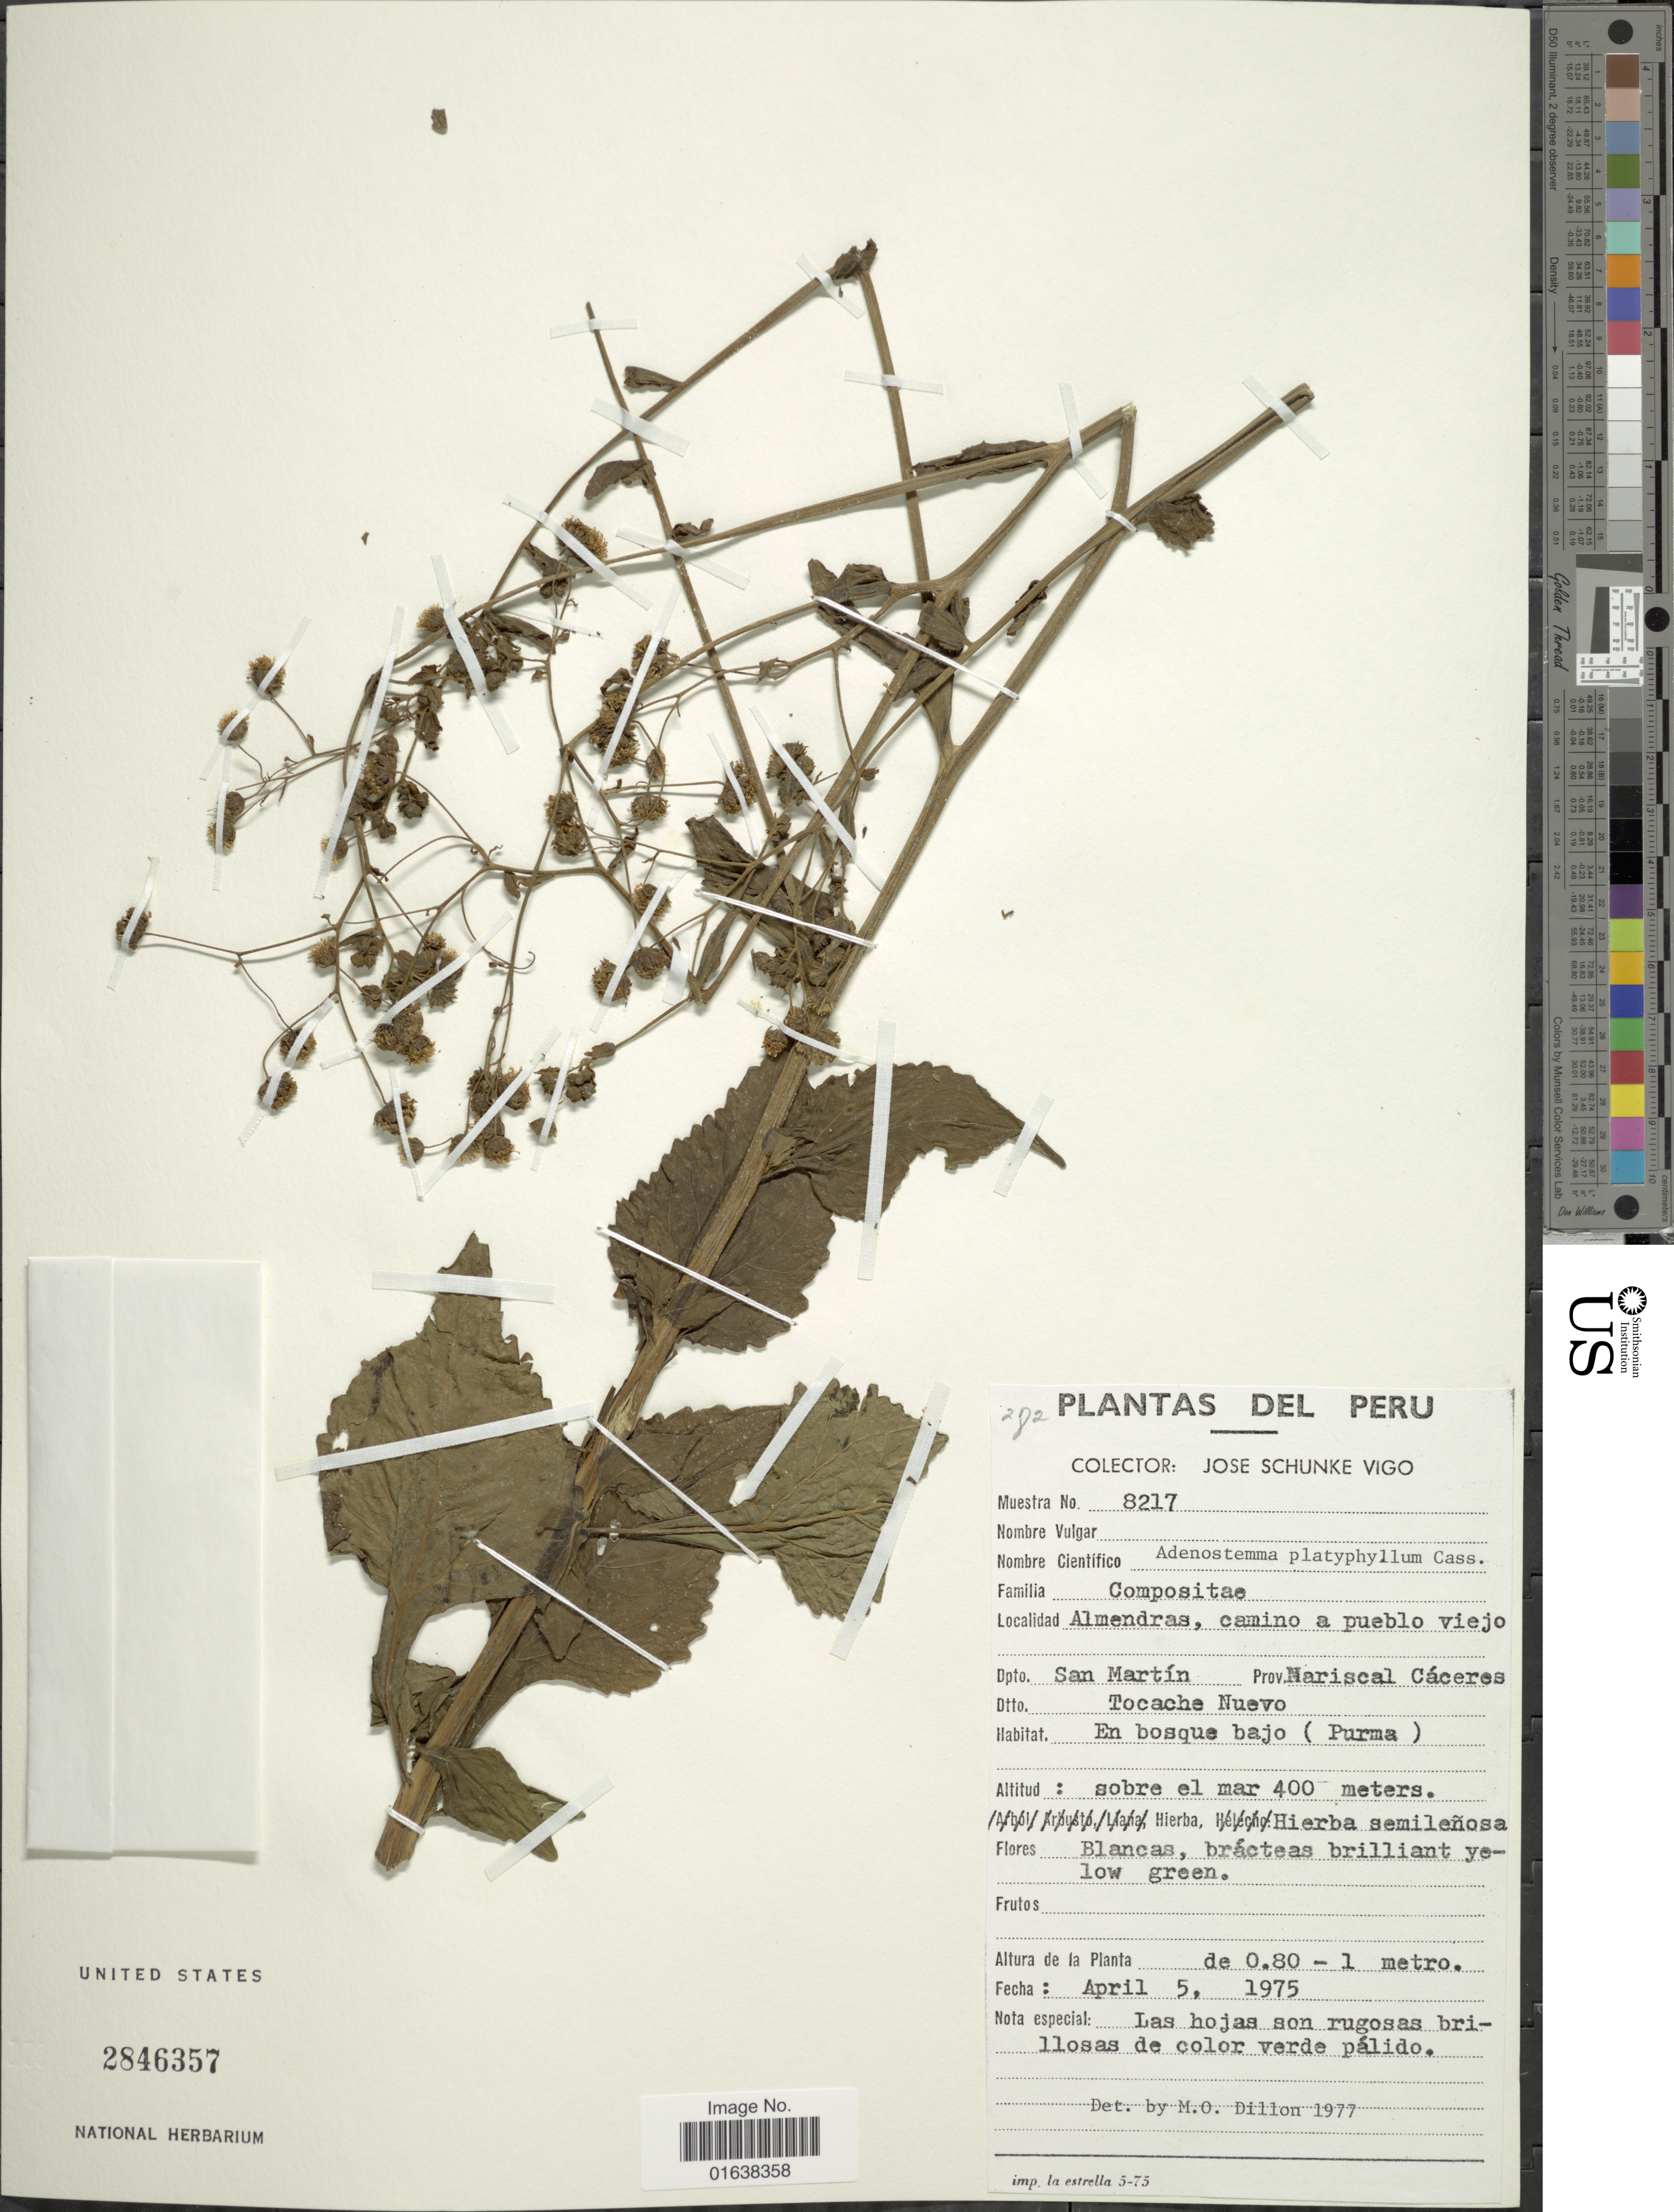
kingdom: Plantae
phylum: Tracheophyta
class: Magnoliopsida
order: Asterales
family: Asteraceae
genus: Adenostemma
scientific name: Adenostemma platyphyllum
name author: Cass.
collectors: J. Schunke Vigo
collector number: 8217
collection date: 1975-04-05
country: Peru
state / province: San Martín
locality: Peru. Dpto. San Martin. Prov. Nariscal Caceres. Tocache Nuevo. En bosque bajo (Purma)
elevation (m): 400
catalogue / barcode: US 2846357